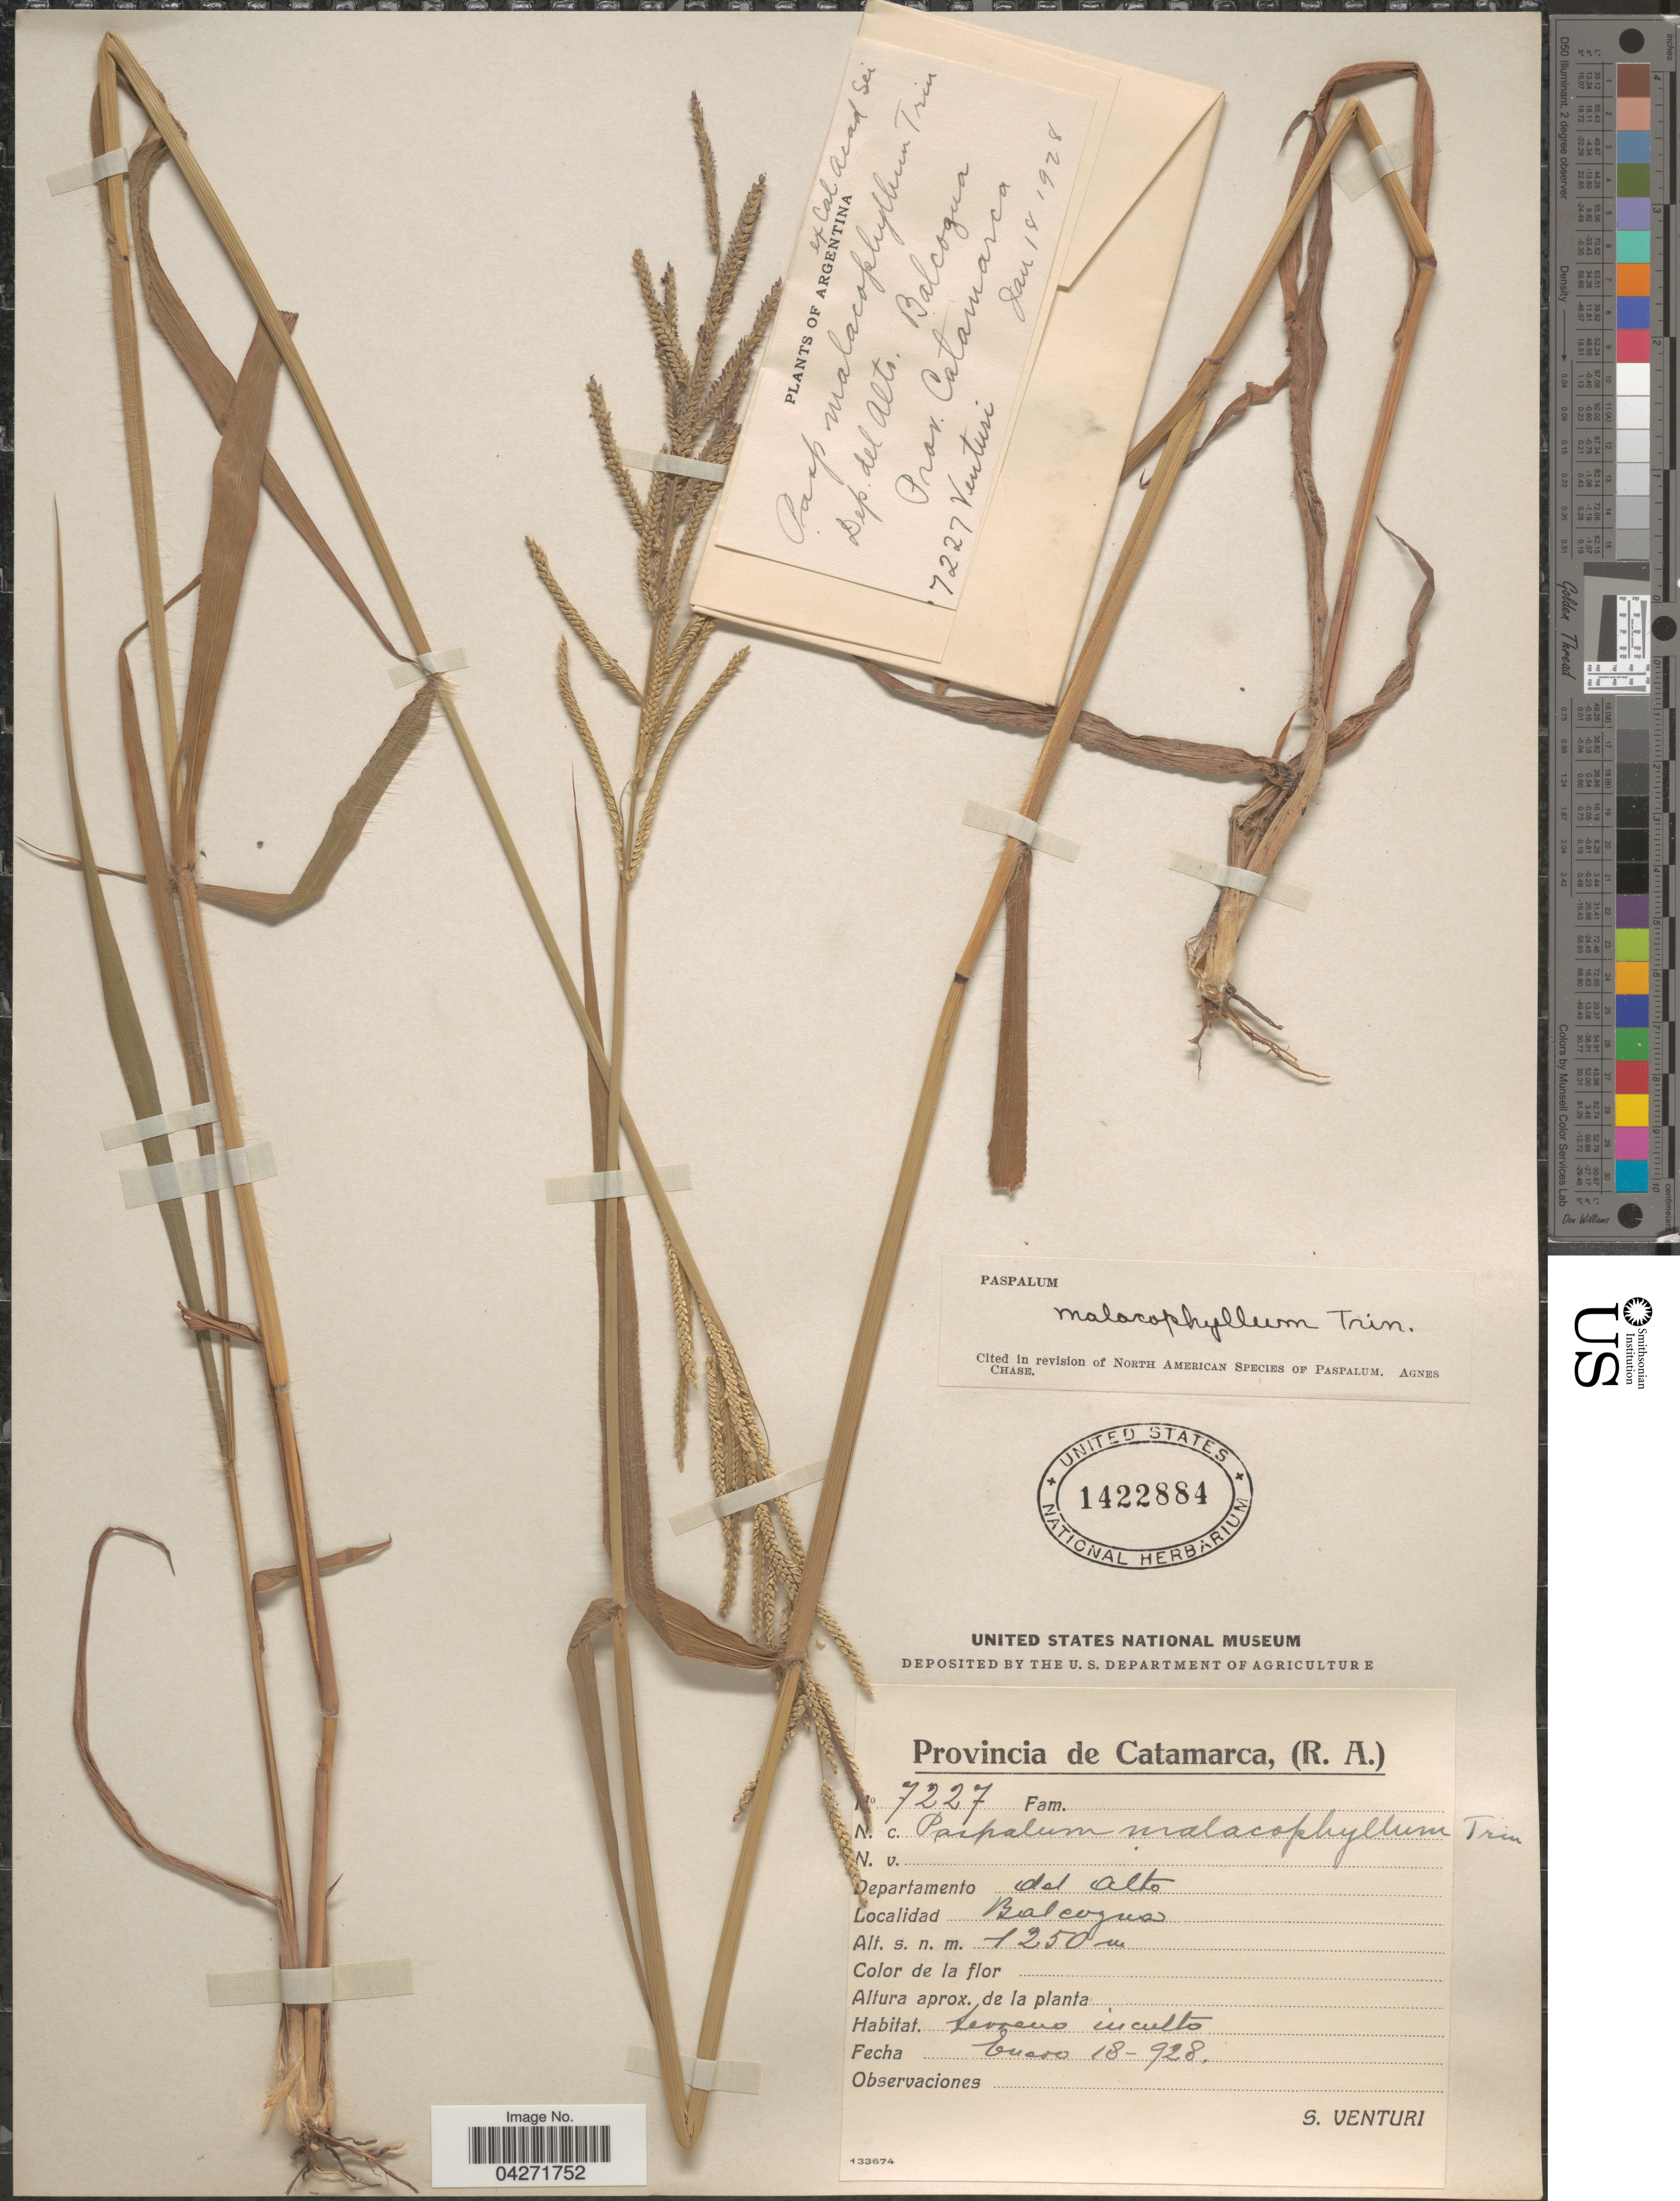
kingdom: Plantae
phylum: Tracheophyta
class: Liliopsida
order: Poales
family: Poaceae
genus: Paspalum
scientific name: Paspalum malacophyllum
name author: Trin.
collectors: S. Venturi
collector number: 7227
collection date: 1928-01-18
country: Argentina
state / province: Catamarca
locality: Departamento del Alto. Balcogna.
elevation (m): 1250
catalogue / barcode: US 1422884